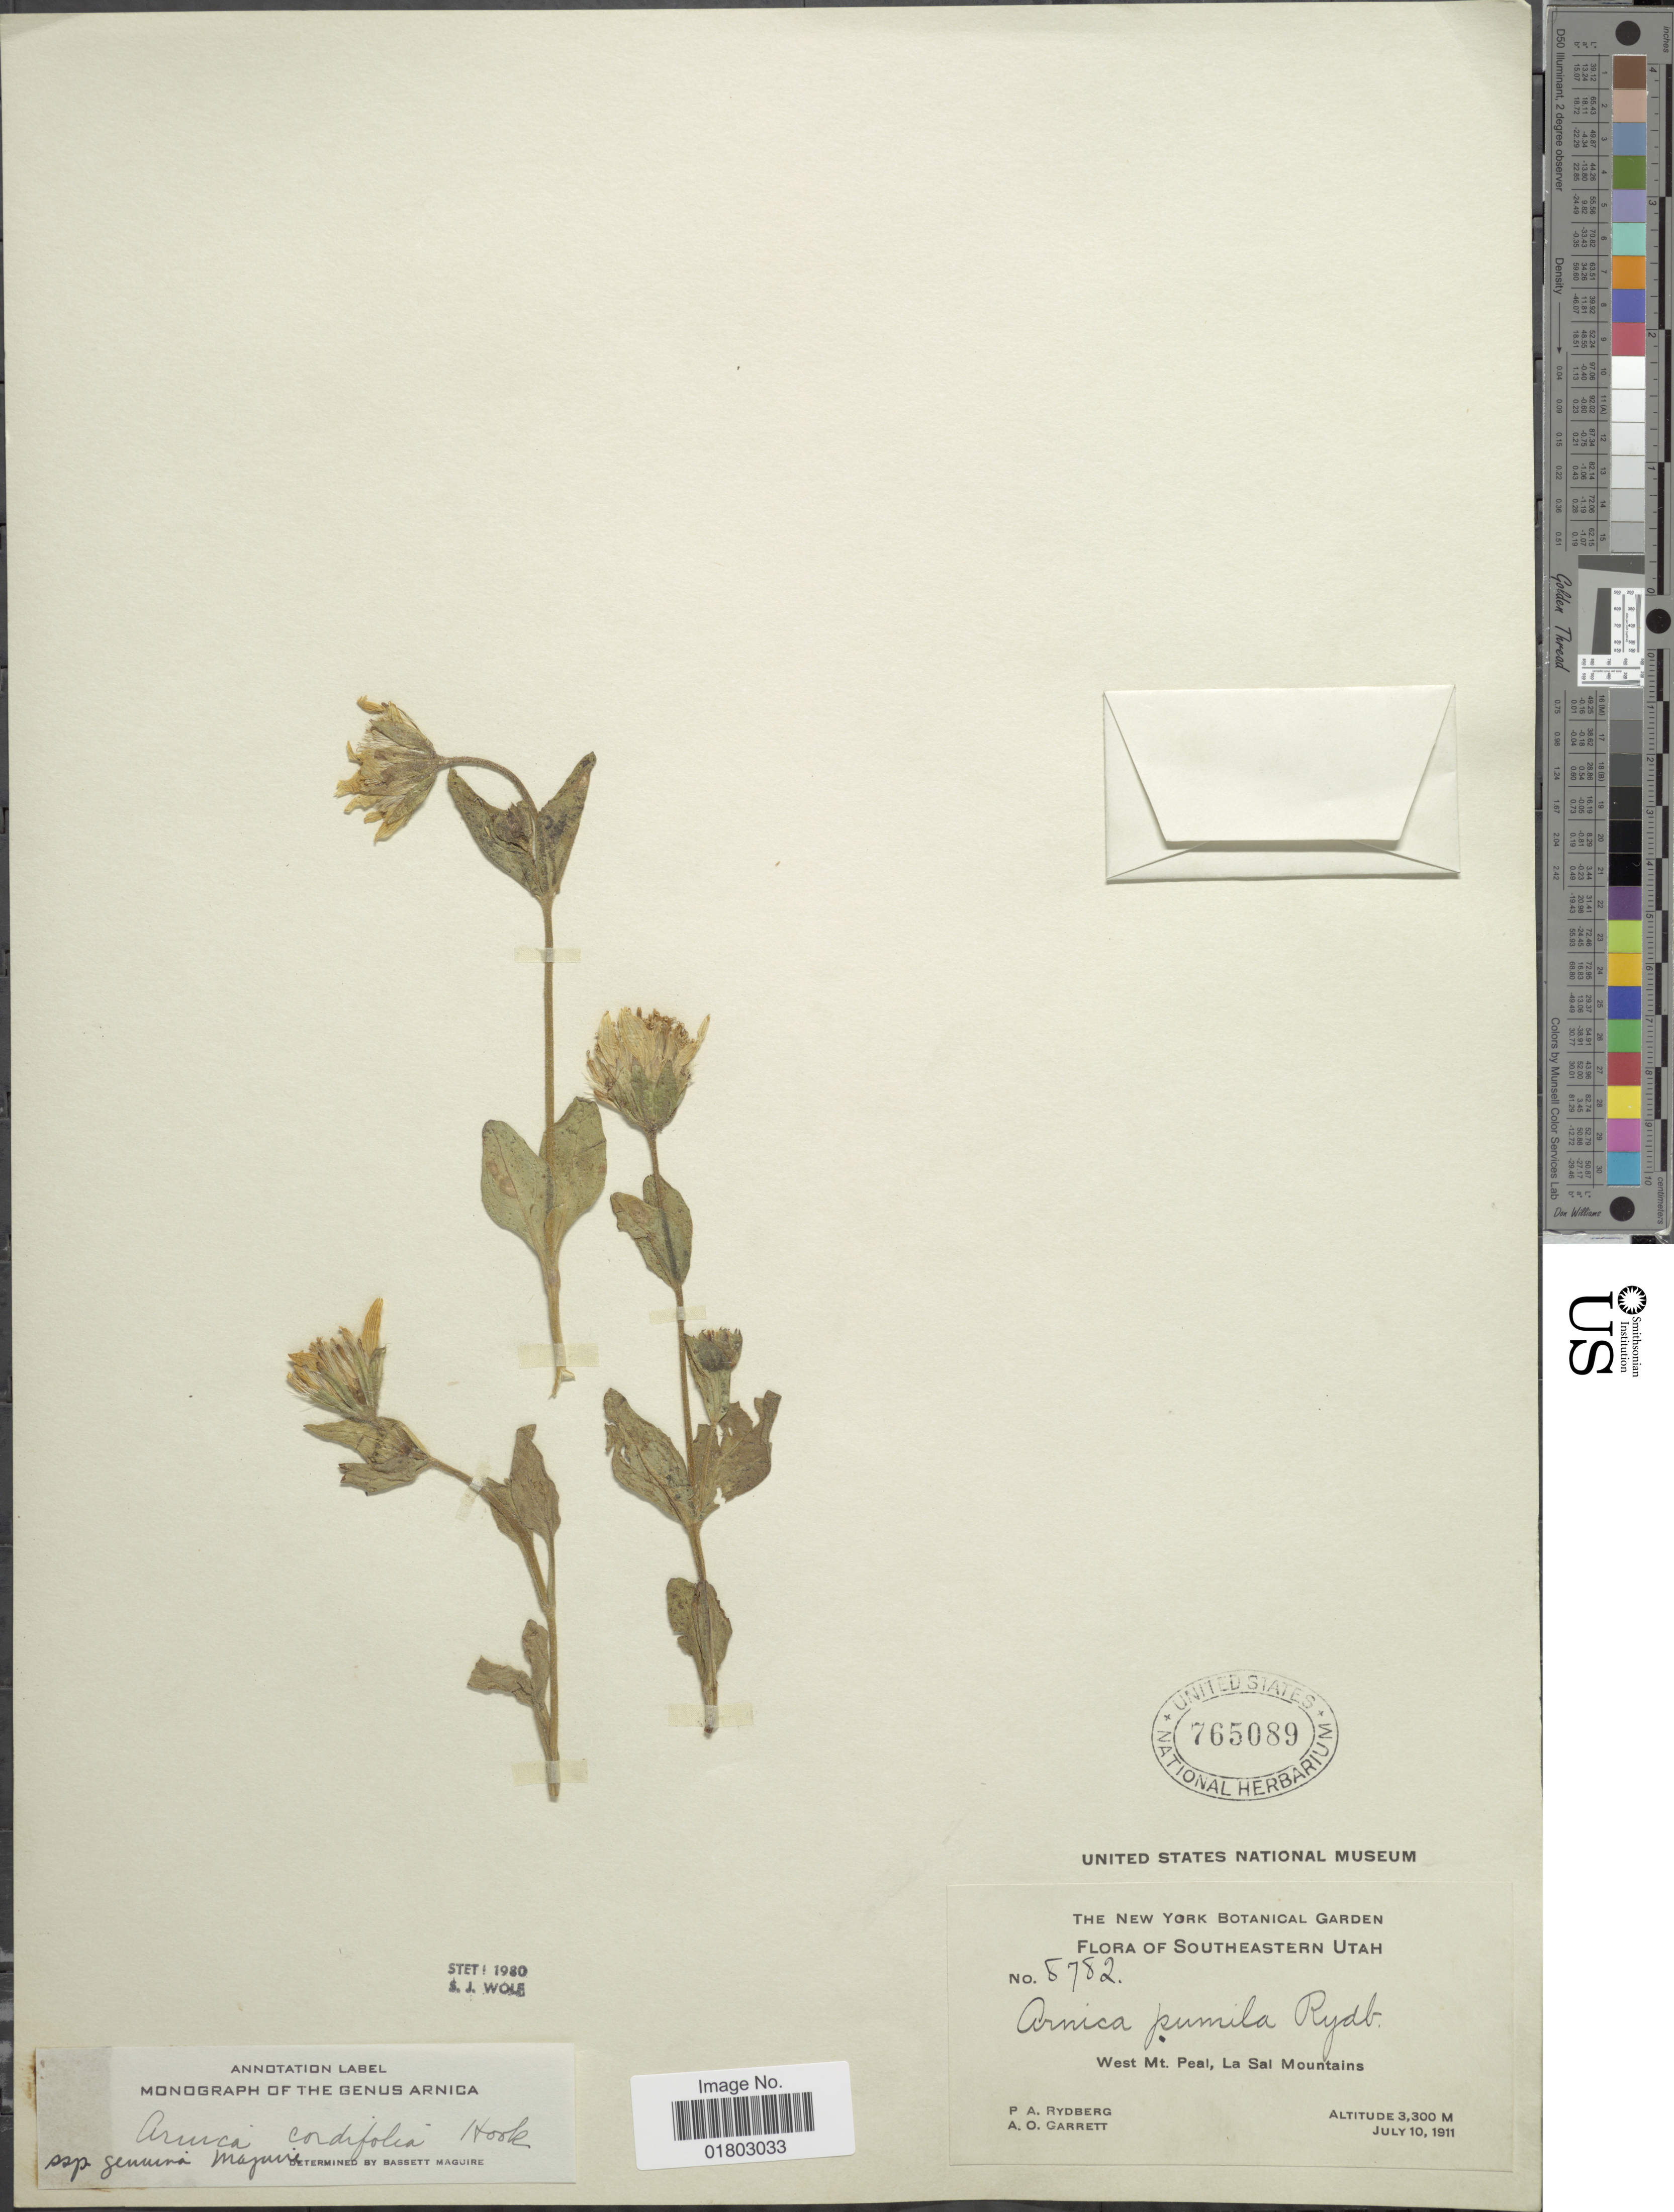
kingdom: Plantae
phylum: Tracheophyta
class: Magnoliopsida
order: Asterales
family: Asteraceae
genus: Arnica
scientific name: Arnica cordifolia subsp. genuina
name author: Maguire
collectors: P. A. Rydberg & A. O. Garrett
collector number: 8782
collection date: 1911-07-10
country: United States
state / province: Utah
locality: Southeastern Utah, West Mt Peal, la Sal Mountains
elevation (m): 3300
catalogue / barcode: US 765089